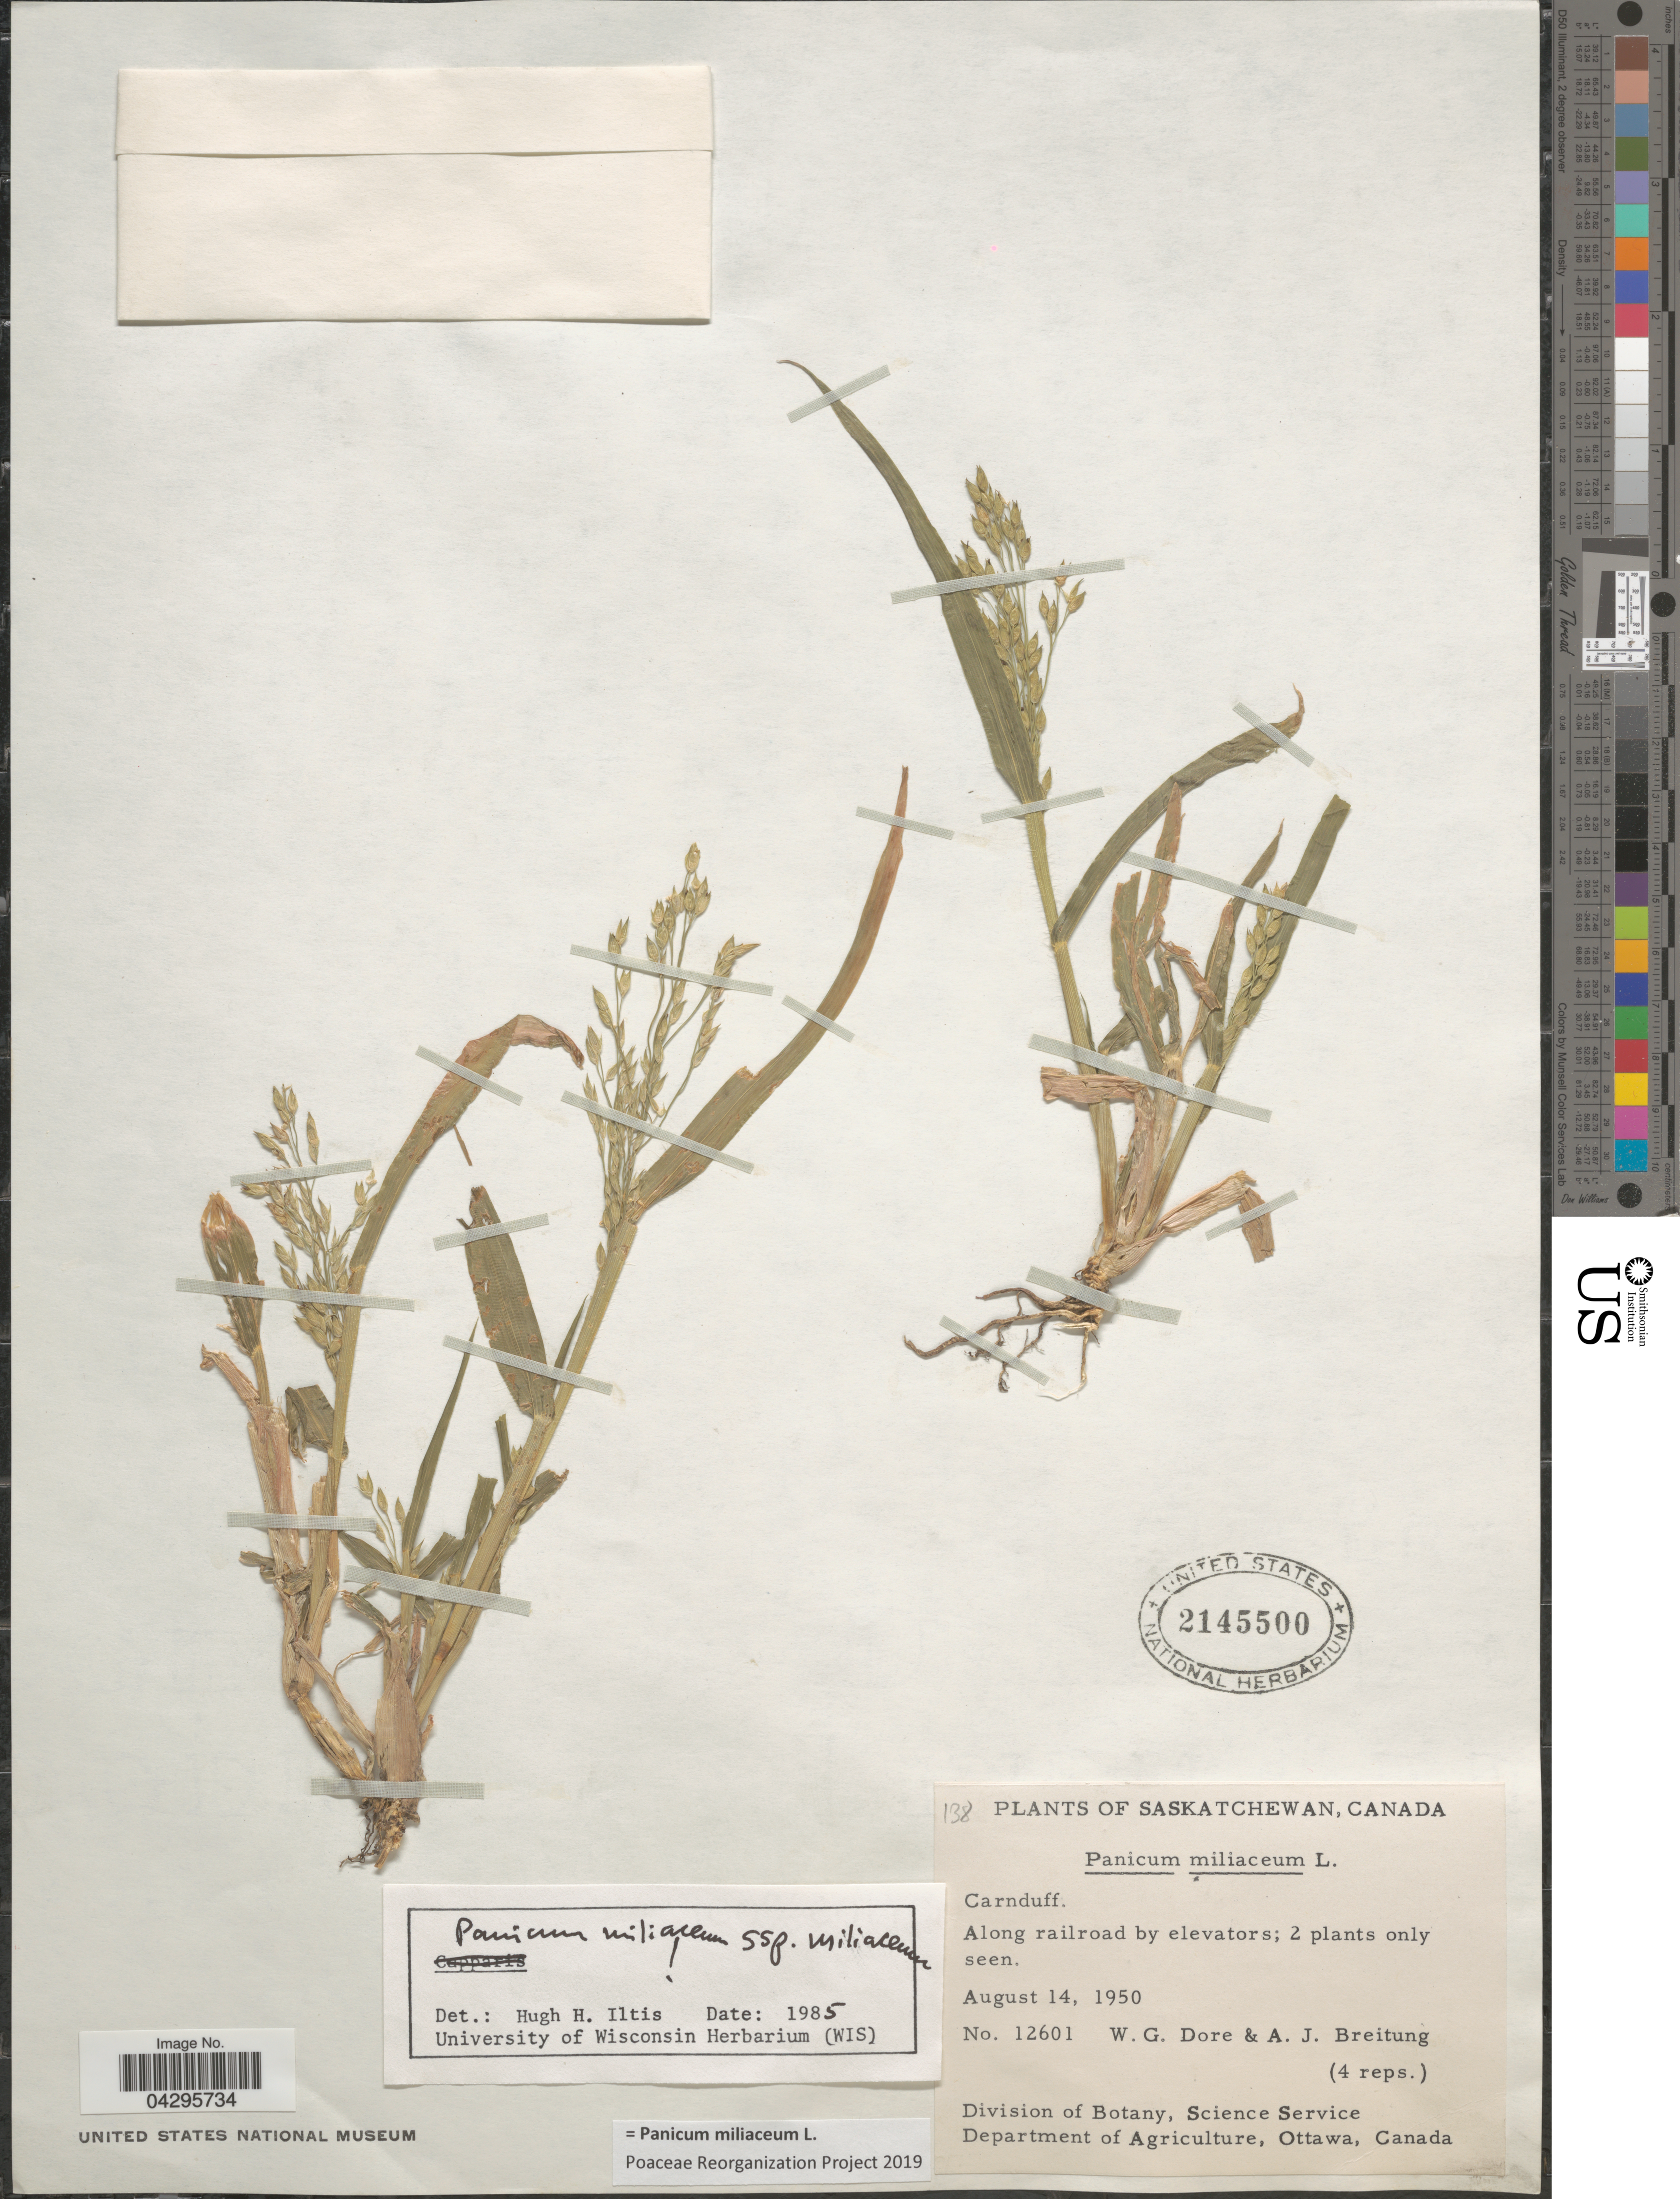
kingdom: Plantae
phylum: Tracheophyta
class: Liliopsida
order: Poales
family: Poaceae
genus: Panicum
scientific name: Panicum miliaceum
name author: L.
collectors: W. Dore & A. Breitung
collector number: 12601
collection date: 1950-08-14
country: Canada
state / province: Saskatchewan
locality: Carnduff. Along railroad by elevators.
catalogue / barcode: US 2145500